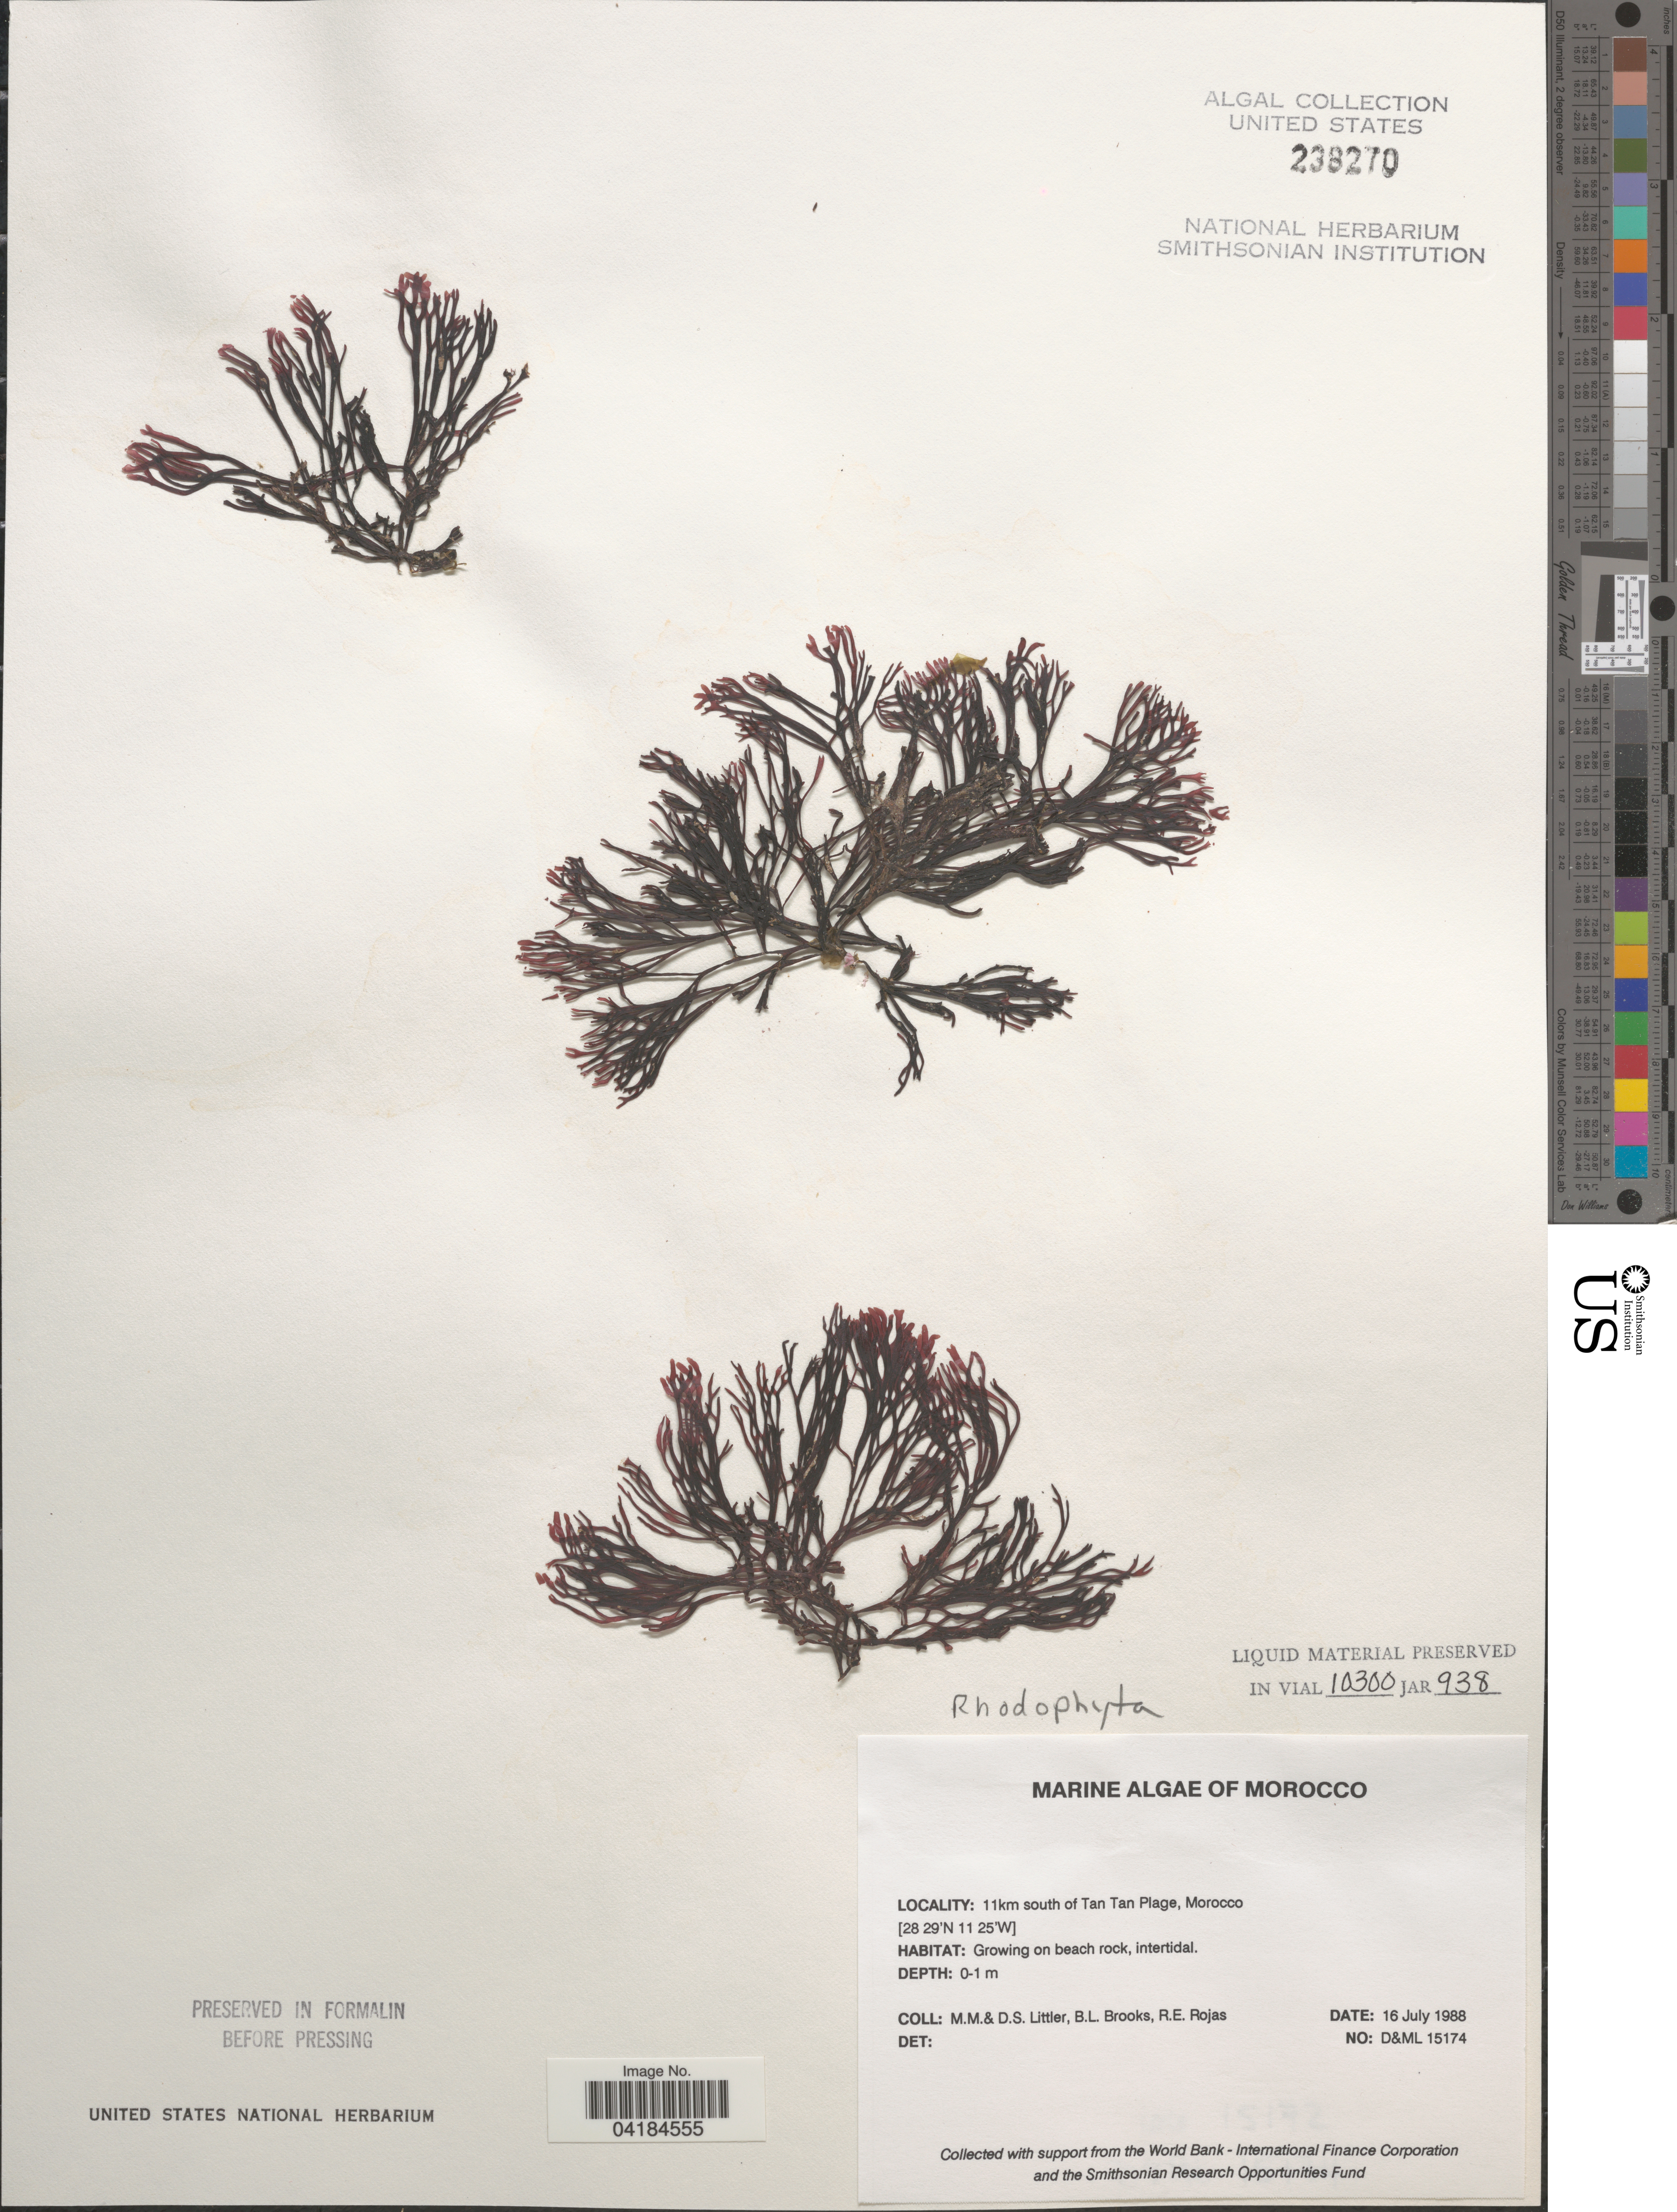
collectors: D. S. Littler, B. Brooks & R. Rojas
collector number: D&ML15174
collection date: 1988-07-16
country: Morocco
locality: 11km south of Tan Tan Plage.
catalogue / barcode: US 238270